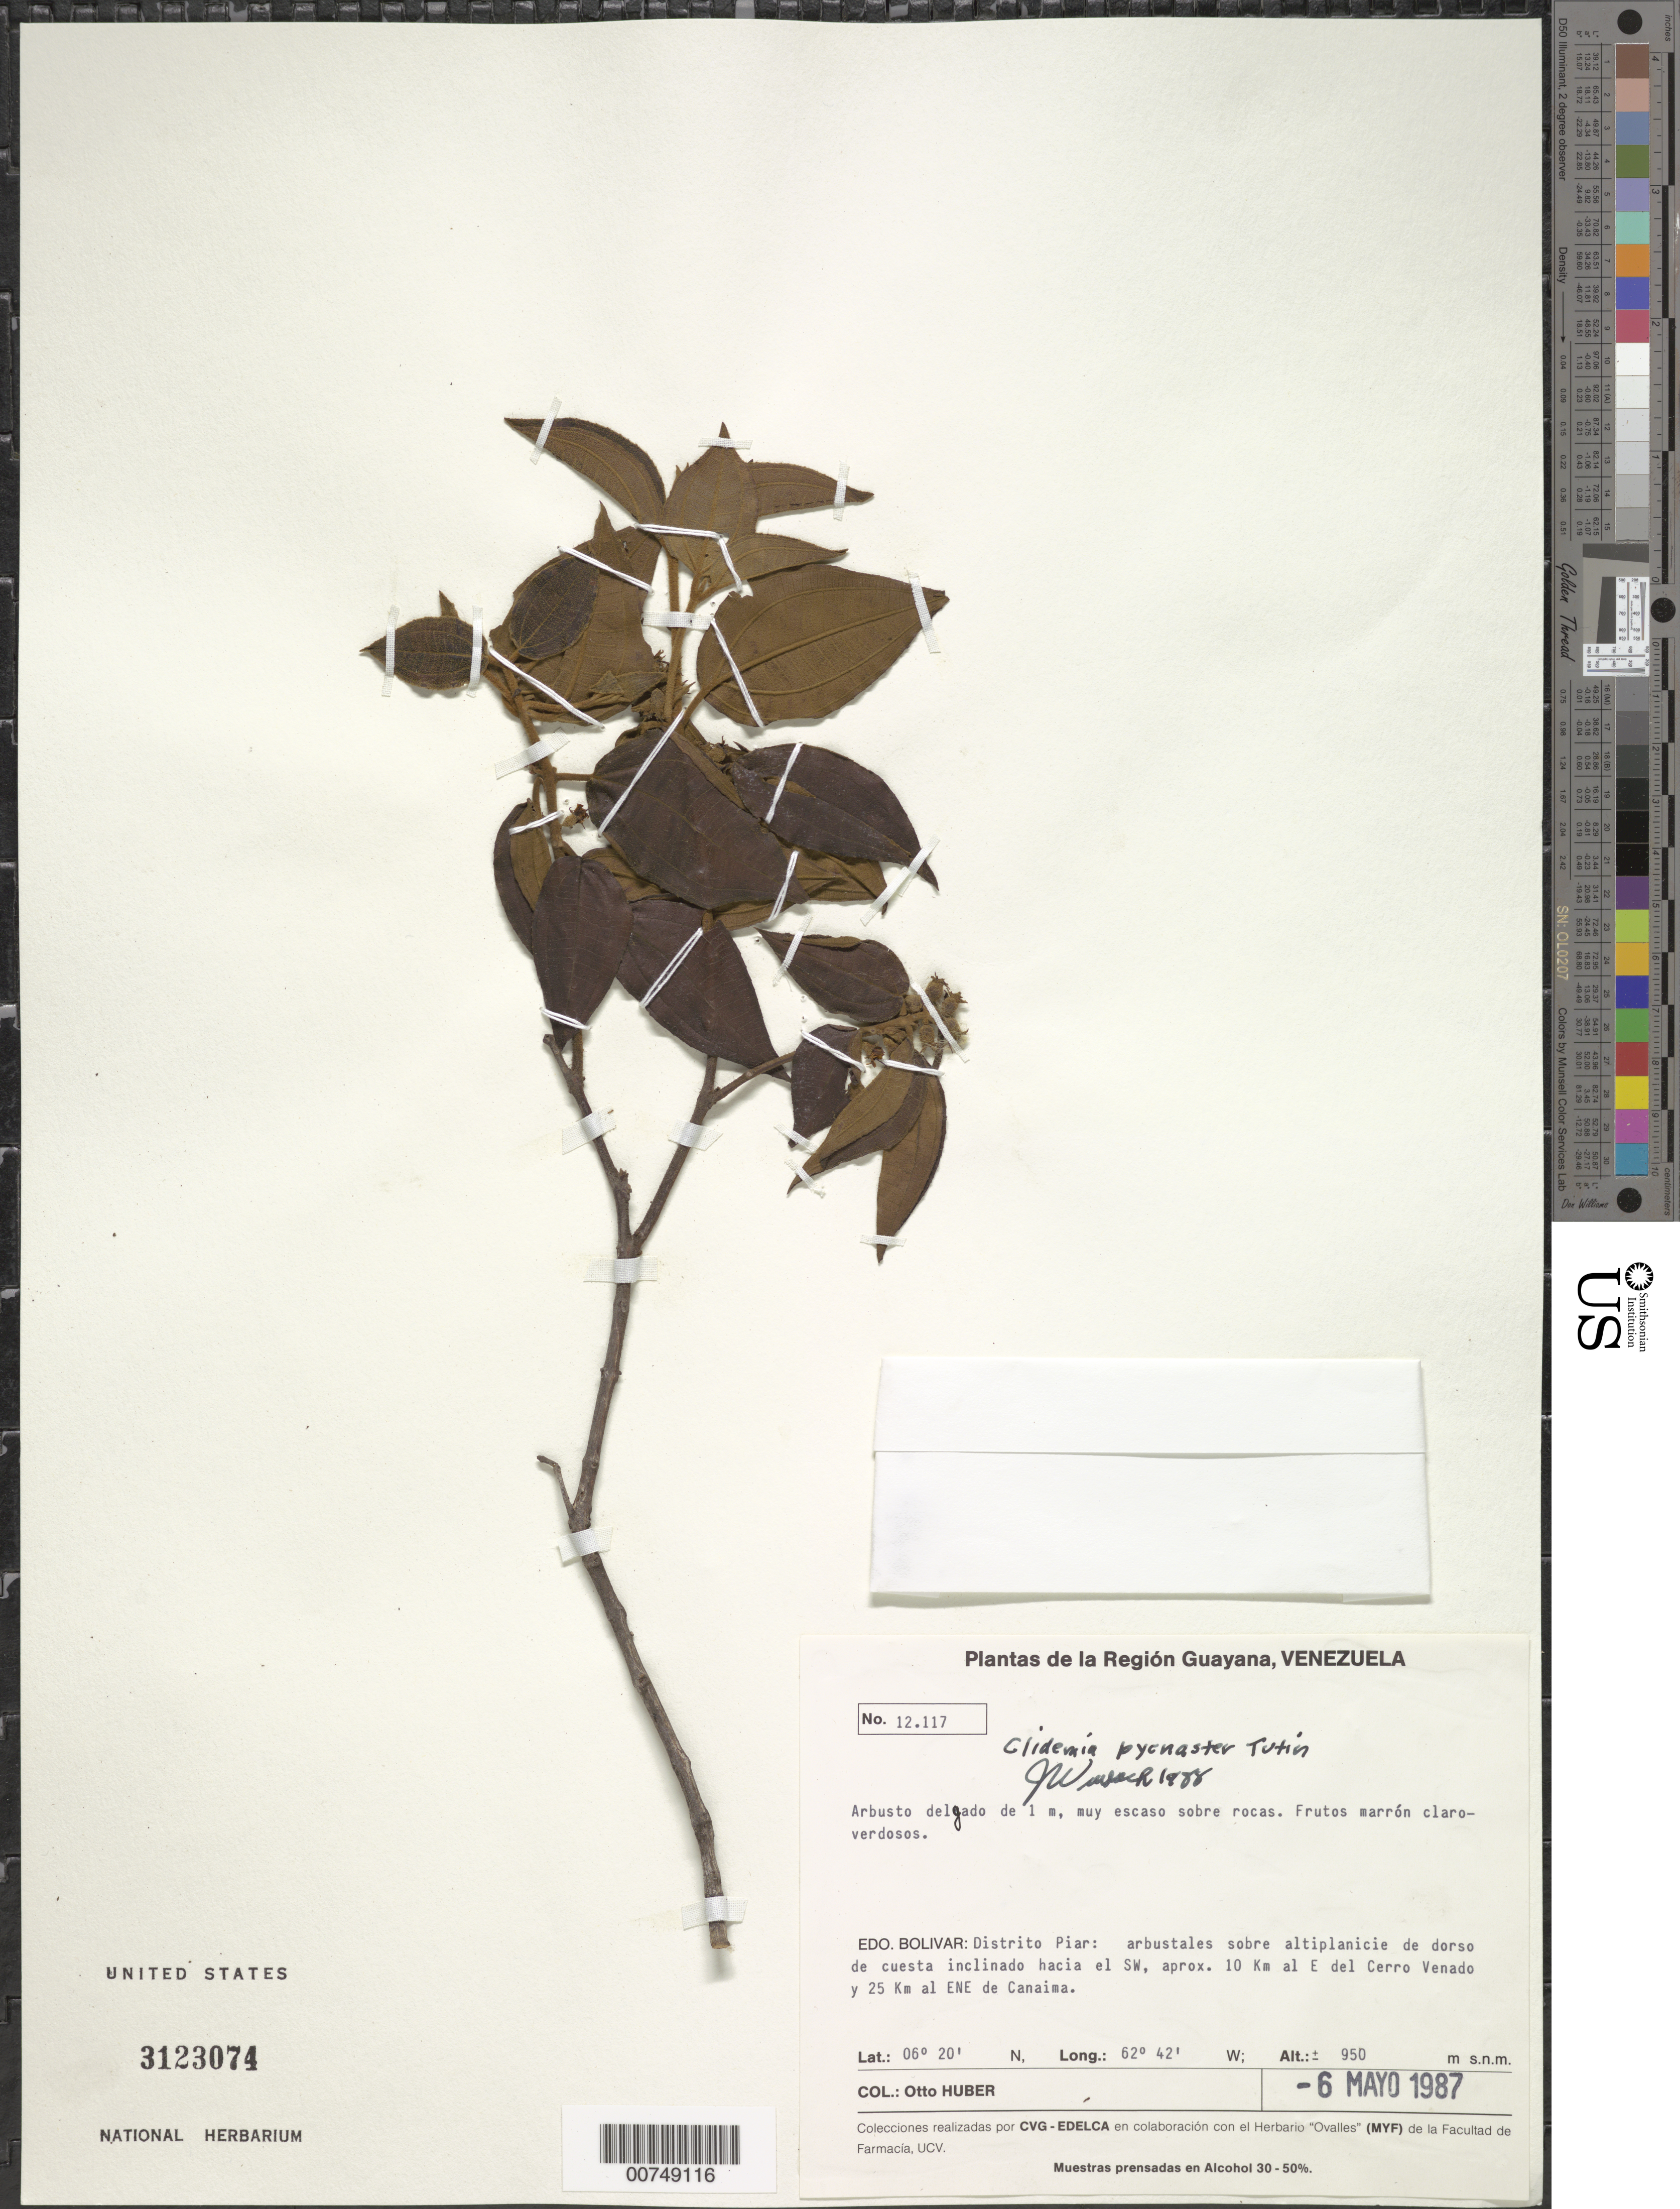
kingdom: Plantae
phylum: Tracheophyta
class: Magnoliopsida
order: Myrtales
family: Melastomataceae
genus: Clidemia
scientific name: Clidemia pycnaster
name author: Tutin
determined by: Wurdack, John J., (US), US (UNITED STATES)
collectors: O. Huber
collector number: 12117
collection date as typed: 6-May-87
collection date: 1987-05-06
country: Venezuela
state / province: Bolívar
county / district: Piar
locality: Cerro Venado, 10 km E del, 25 km ENE de Canaima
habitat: Arbustales sobre altiplanicie de dorso de cuesta inclinado hacia el SW; sobre rocas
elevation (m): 950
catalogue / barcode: US 3123074